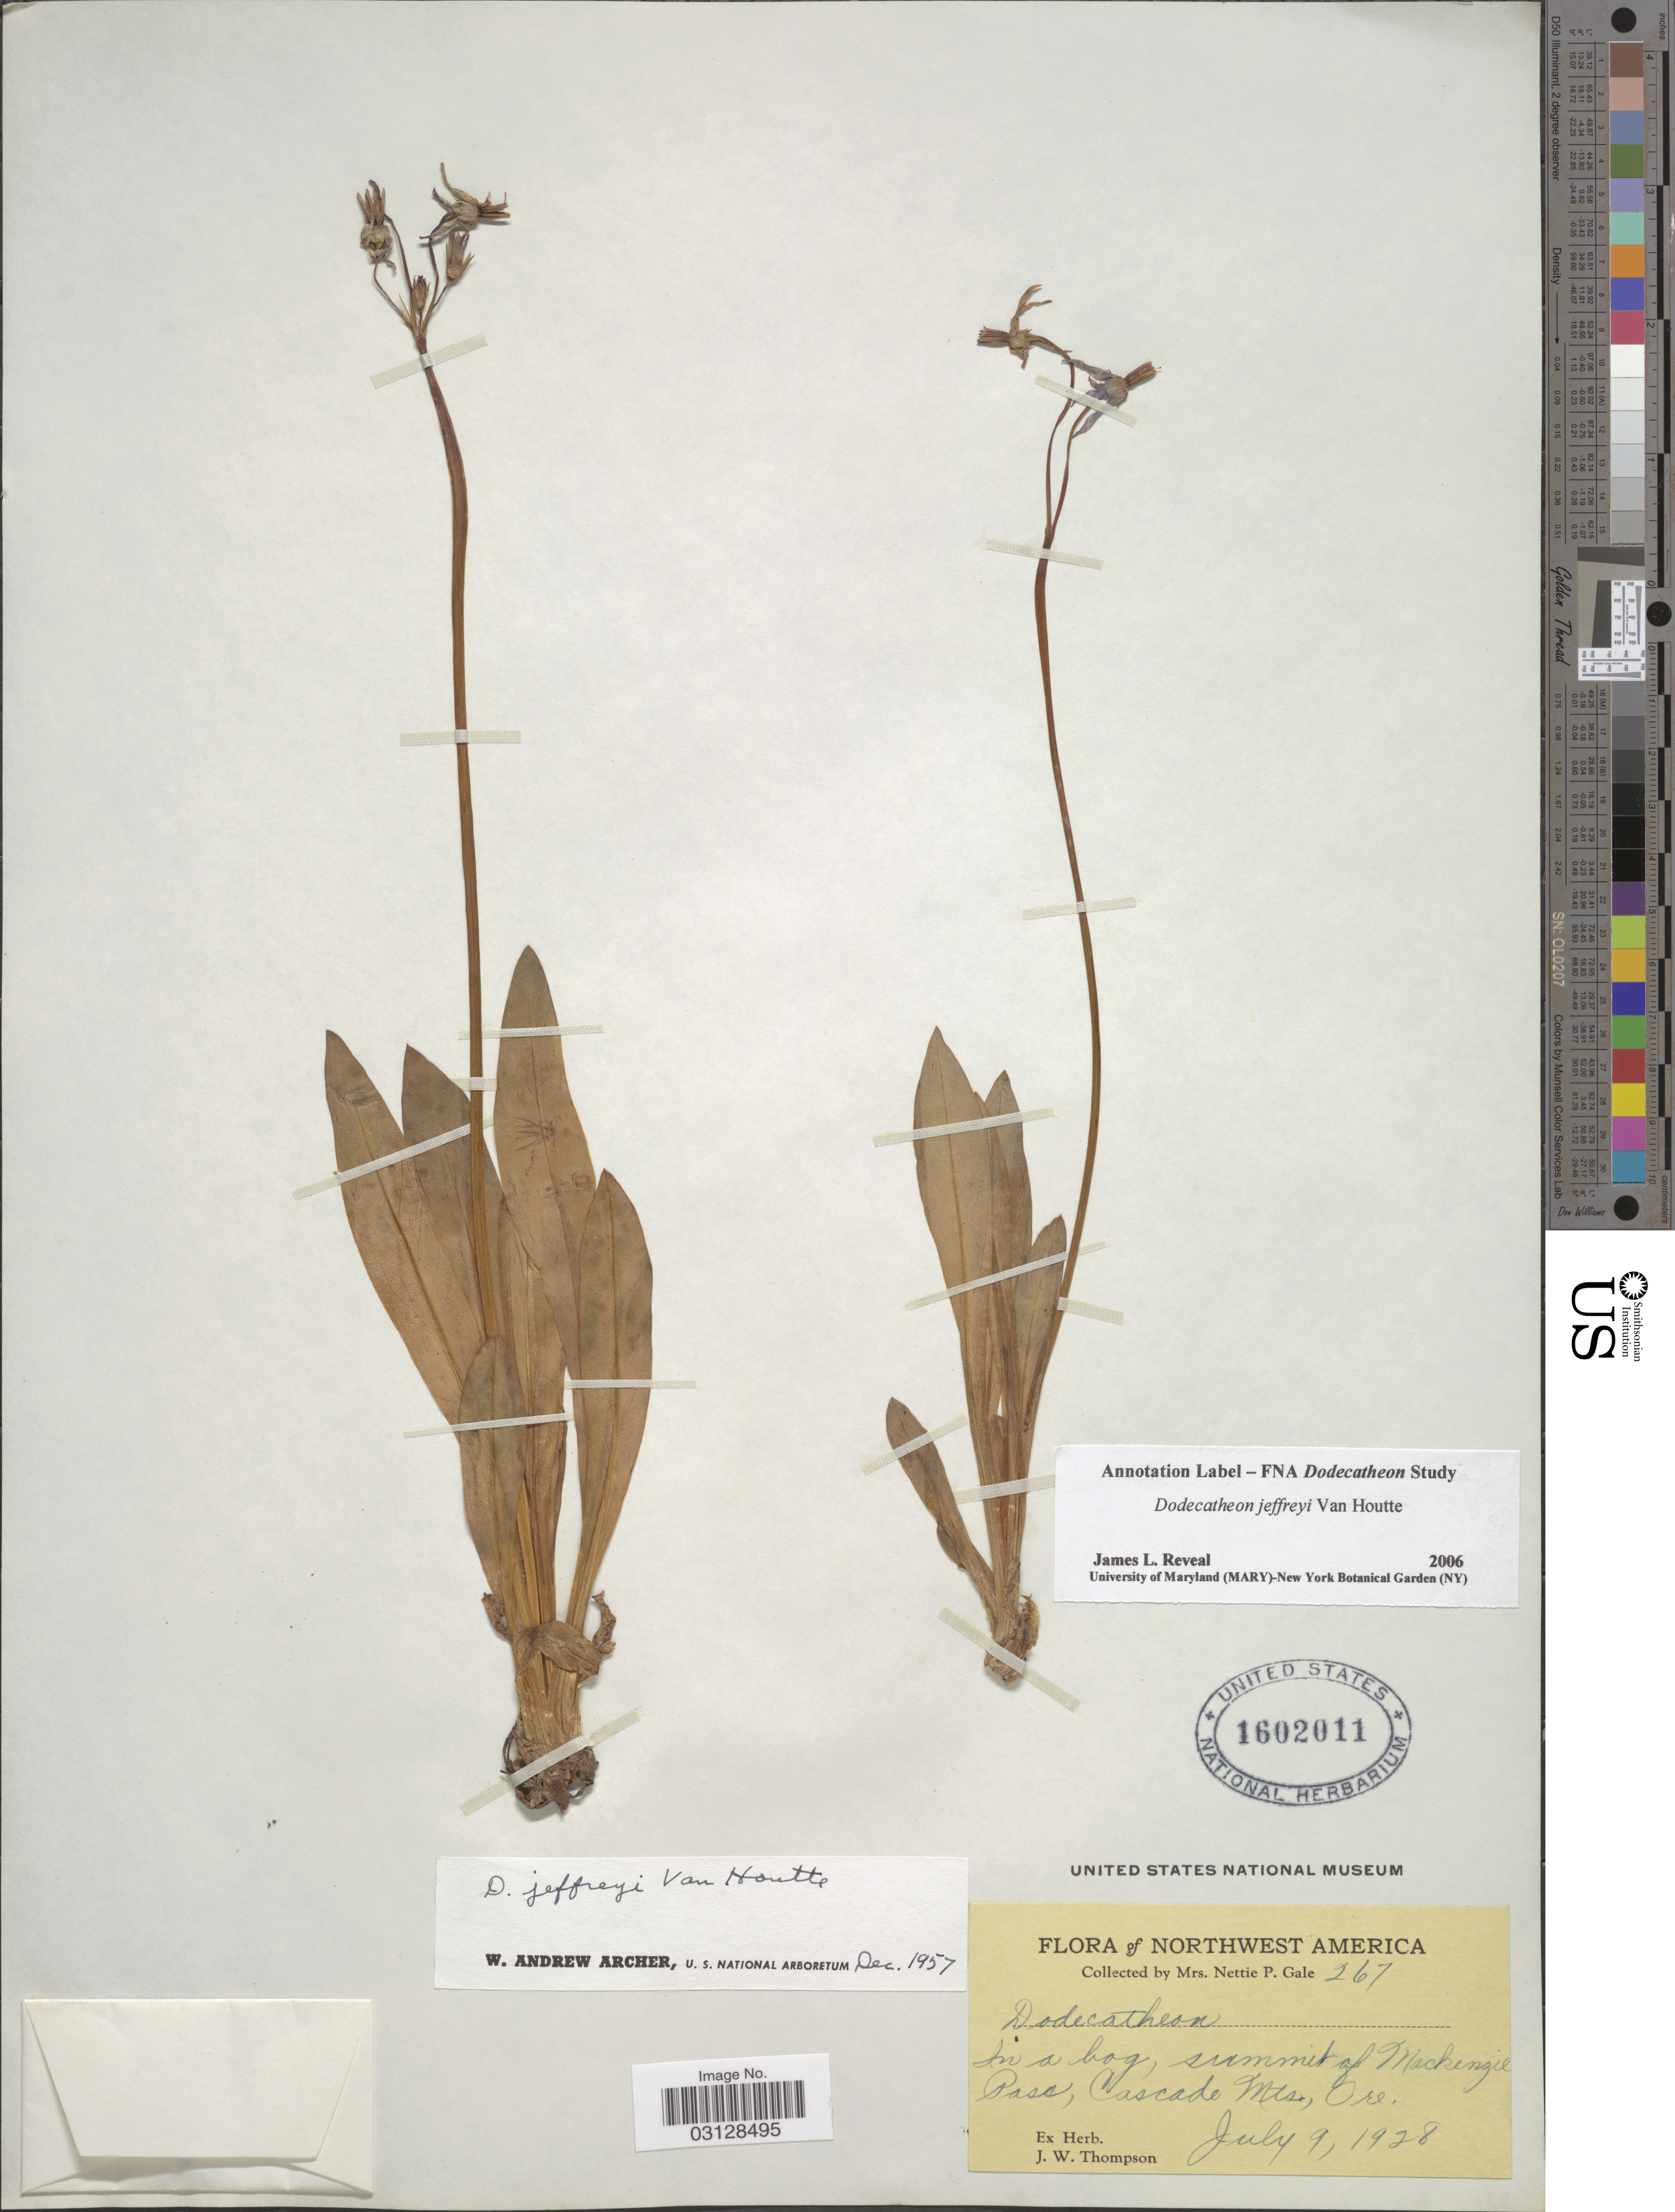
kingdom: Plantae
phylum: Tracheophyta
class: Magnoliopsida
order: Ericales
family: Primulaceae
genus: Dodecatheon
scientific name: Dodecatheon jeffreyi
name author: Van Houtte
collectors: N. Gale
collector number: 267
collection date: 1928-07-09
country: United States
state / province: Oregon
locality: Northwest America. Summit of Mackenzie Pass, Cascade Mts., Ore.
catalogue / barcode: US 1602011